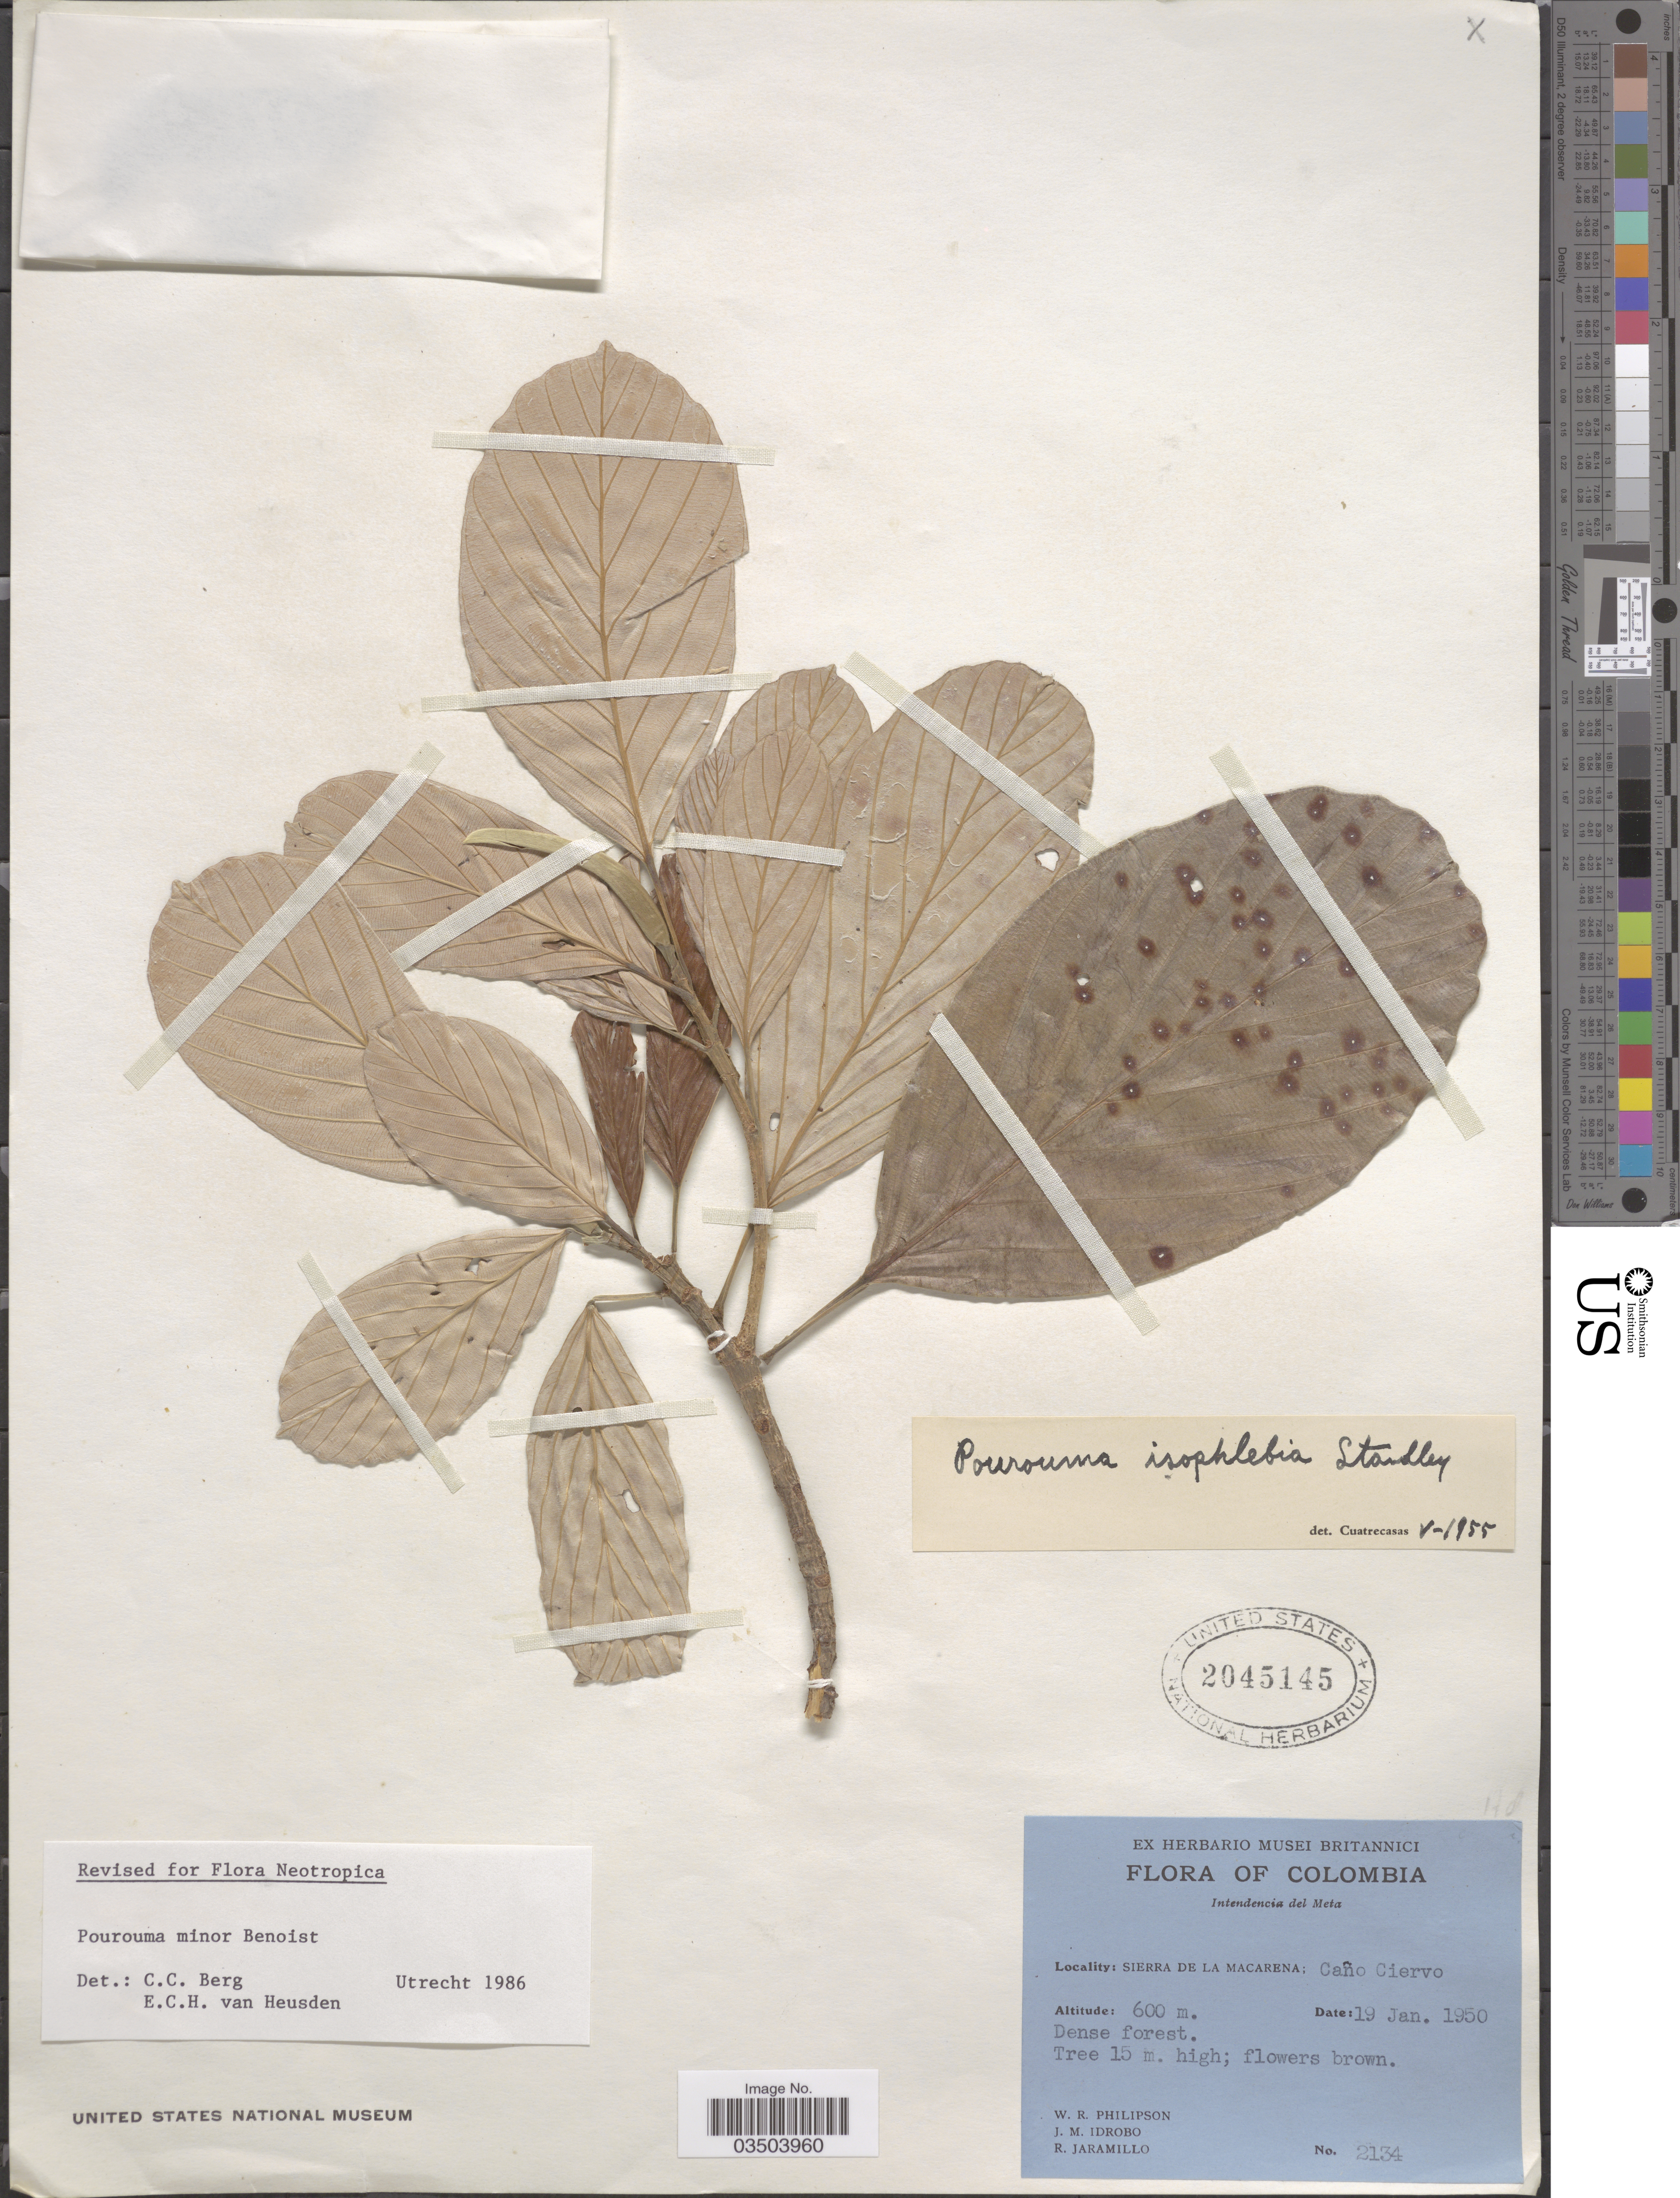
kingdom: Plantae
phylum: Tracheophyta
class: Magnoliopsida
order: Rosales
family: Urticaceae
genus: Pourouma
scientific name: Pourouma minor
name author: Benoist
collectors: W. R. Philipson, J. M. Idrobo & R. Jaramillo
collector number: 2134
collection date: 1950-01-19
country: Colombia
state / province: Meta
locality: Intendencia del Meta. Sierra De La Macarena; Caño Ciervo.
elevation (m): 600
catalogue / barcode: US 2045145